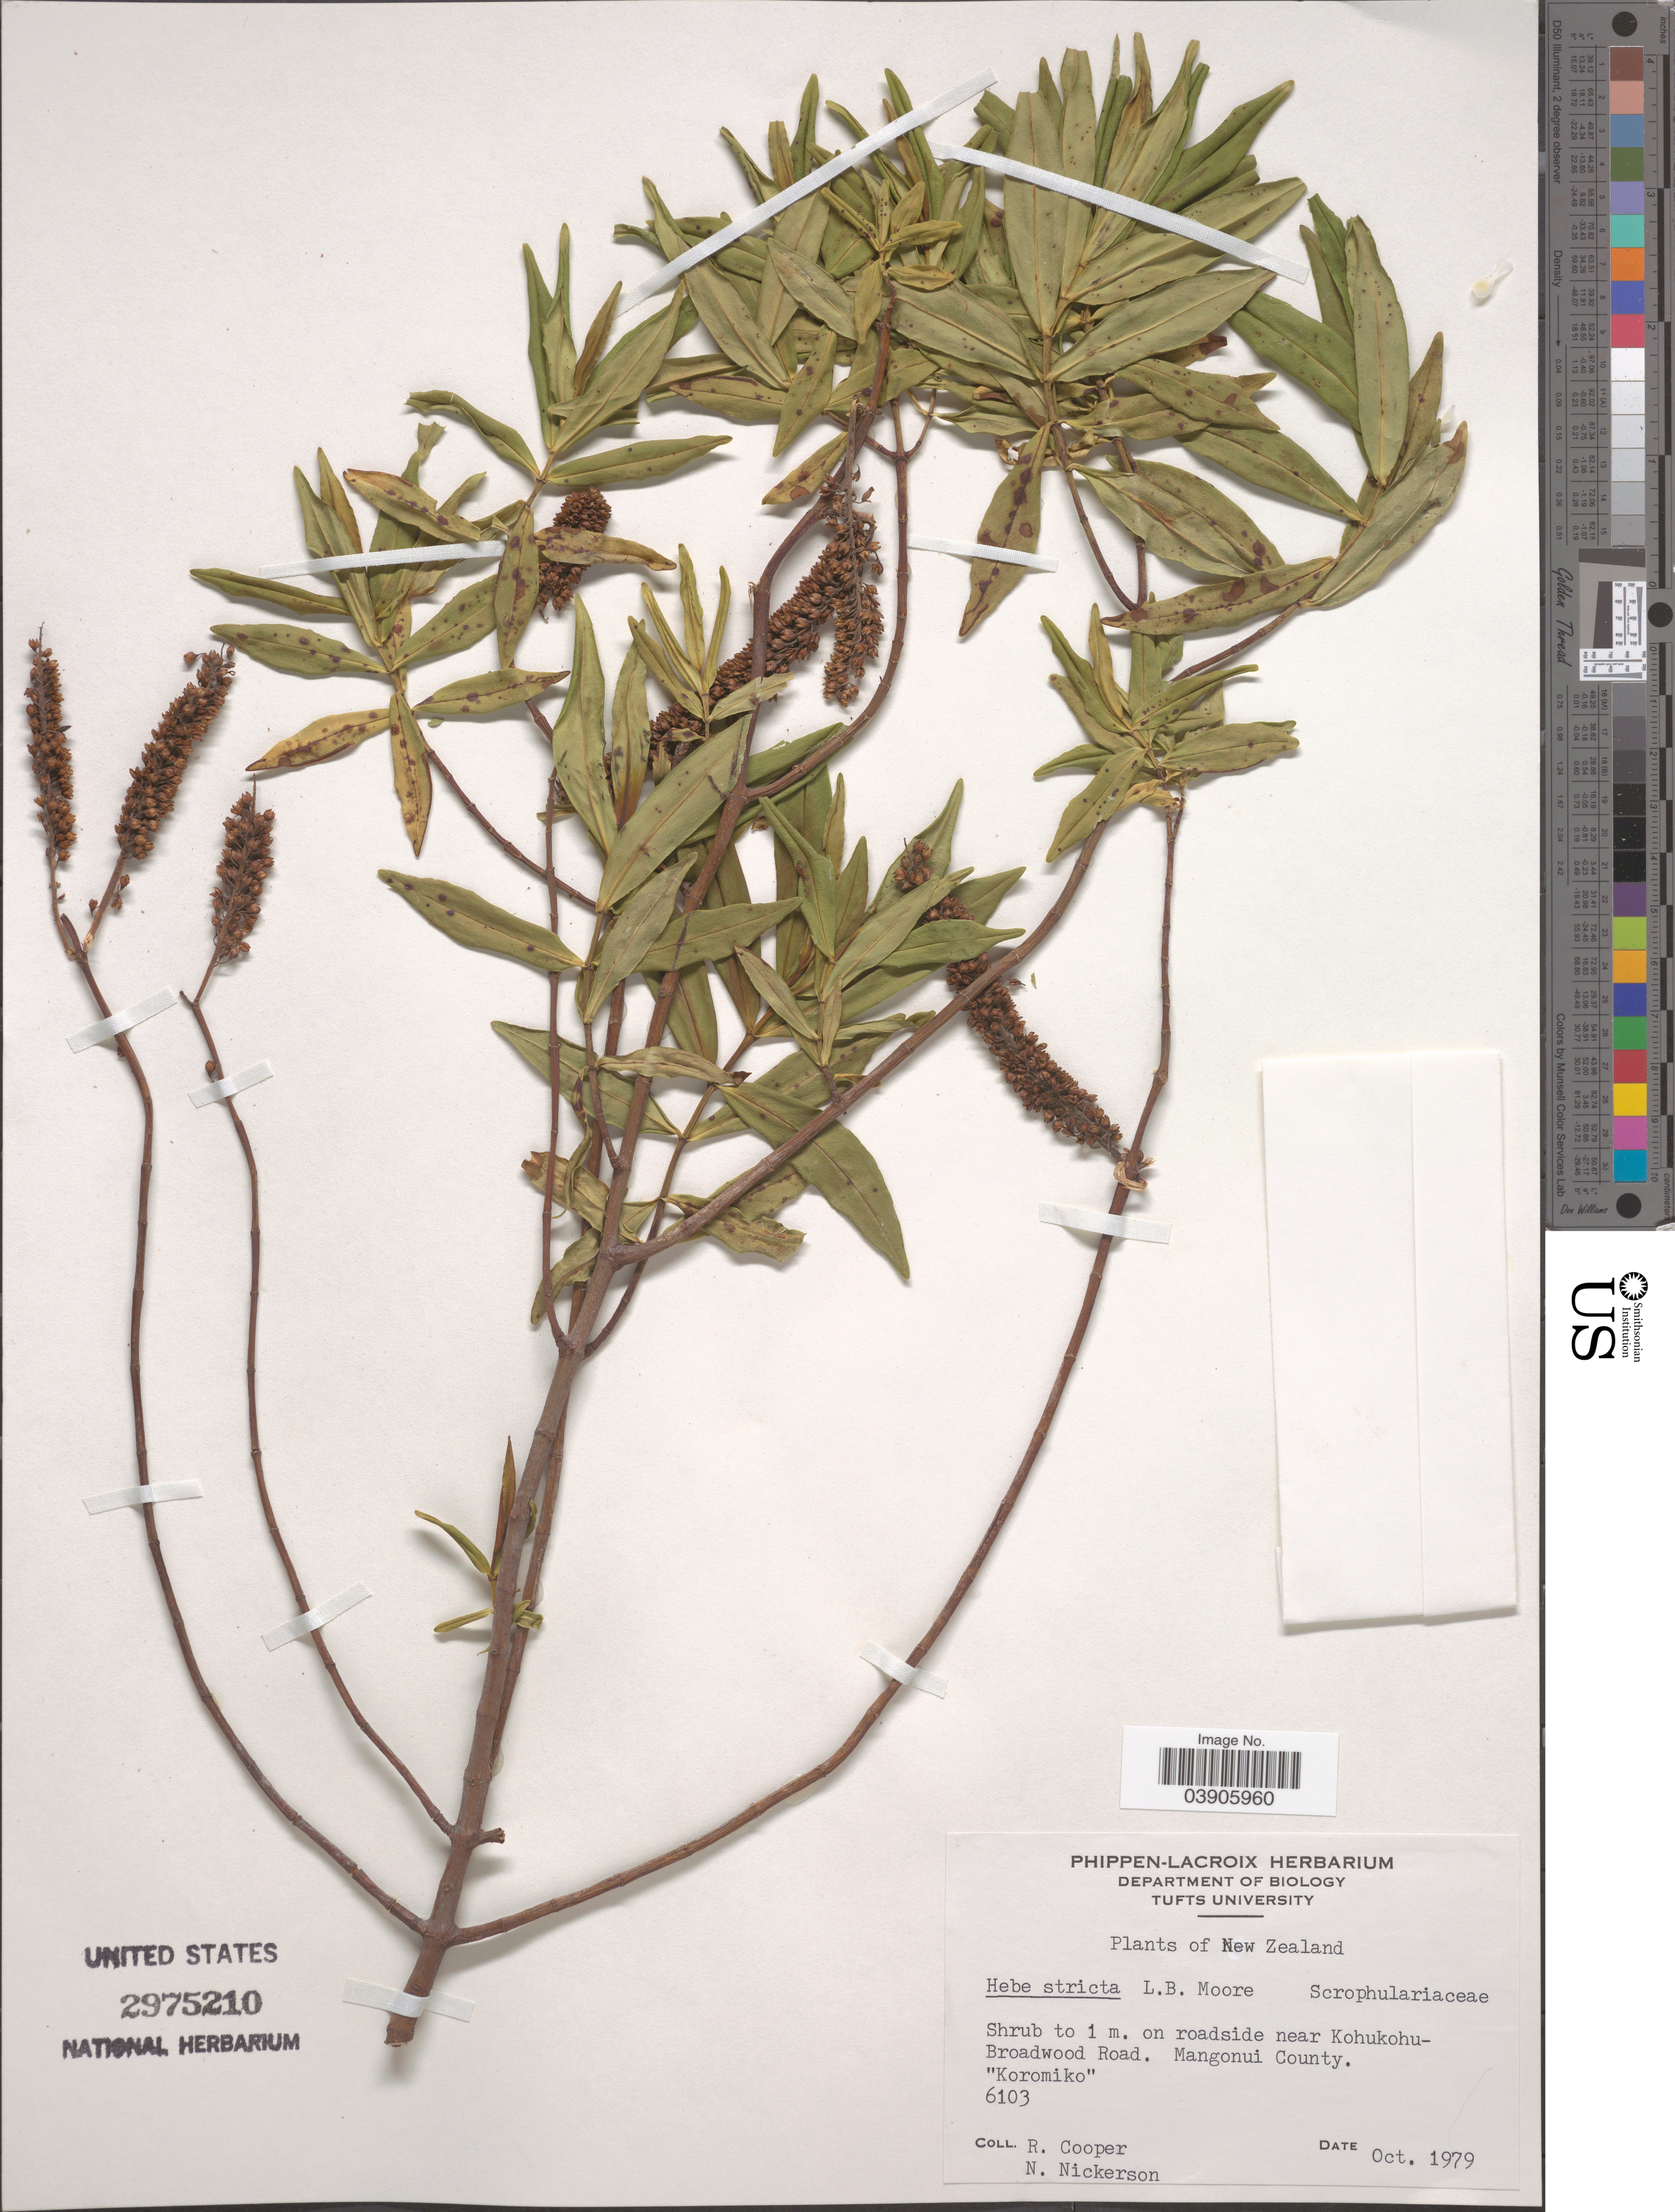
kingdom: Plantae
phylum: Tracheophyta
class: Magnoliopsida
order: Lamiales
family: Plantaginaceae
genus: Hebe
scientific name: Hebe stricta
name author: (Banks & Sol. ex Benth.) L.B. Moore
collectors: R. Cooper & N. Nickerson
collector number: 6103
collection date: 1979-10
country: New Zealand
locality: Roadside near Kohukohu-Broadwood Road, Mangonui County.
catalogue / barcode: US 2975210